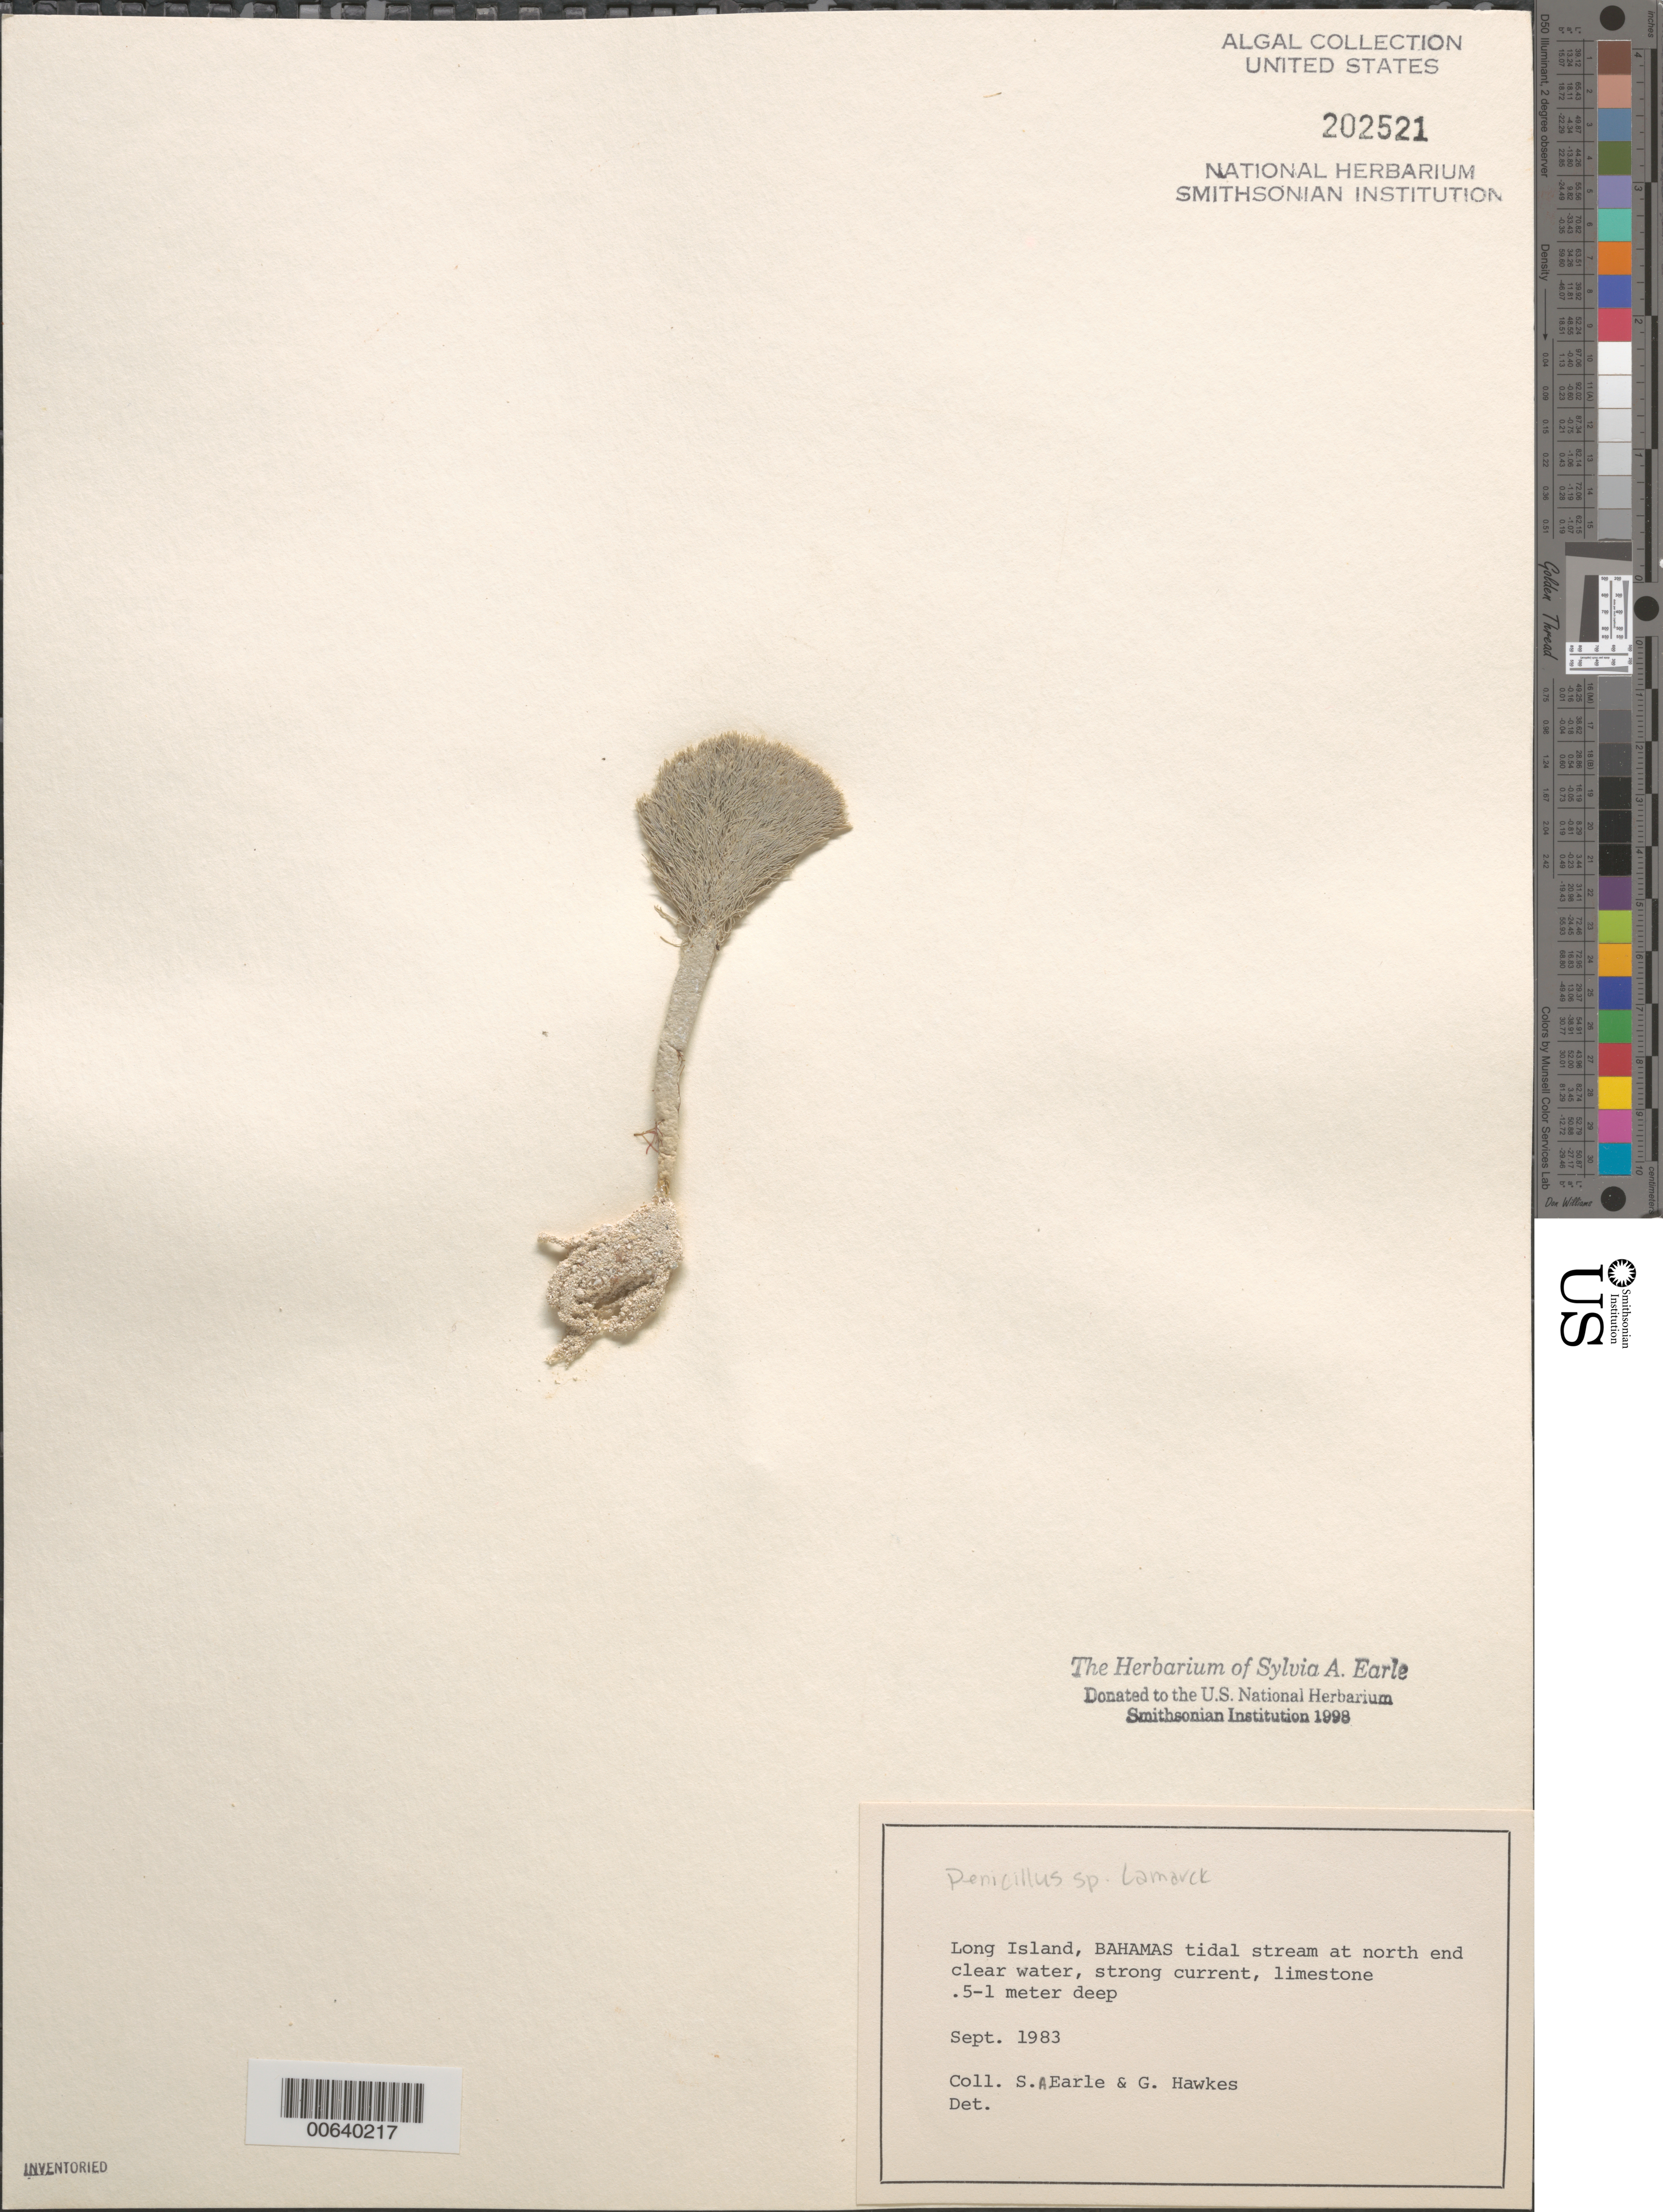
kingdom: Plantae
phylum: Chlorophyta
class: Ulvophyceae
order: Bryopsidales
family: Udoteaceae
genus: Penicillus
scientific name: Penicillus sp.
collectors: S. A. Earle & G. Hawkes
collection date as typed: Sep 1983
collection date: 1983-09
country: Bahamas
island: Long Island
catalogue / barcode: US 202521